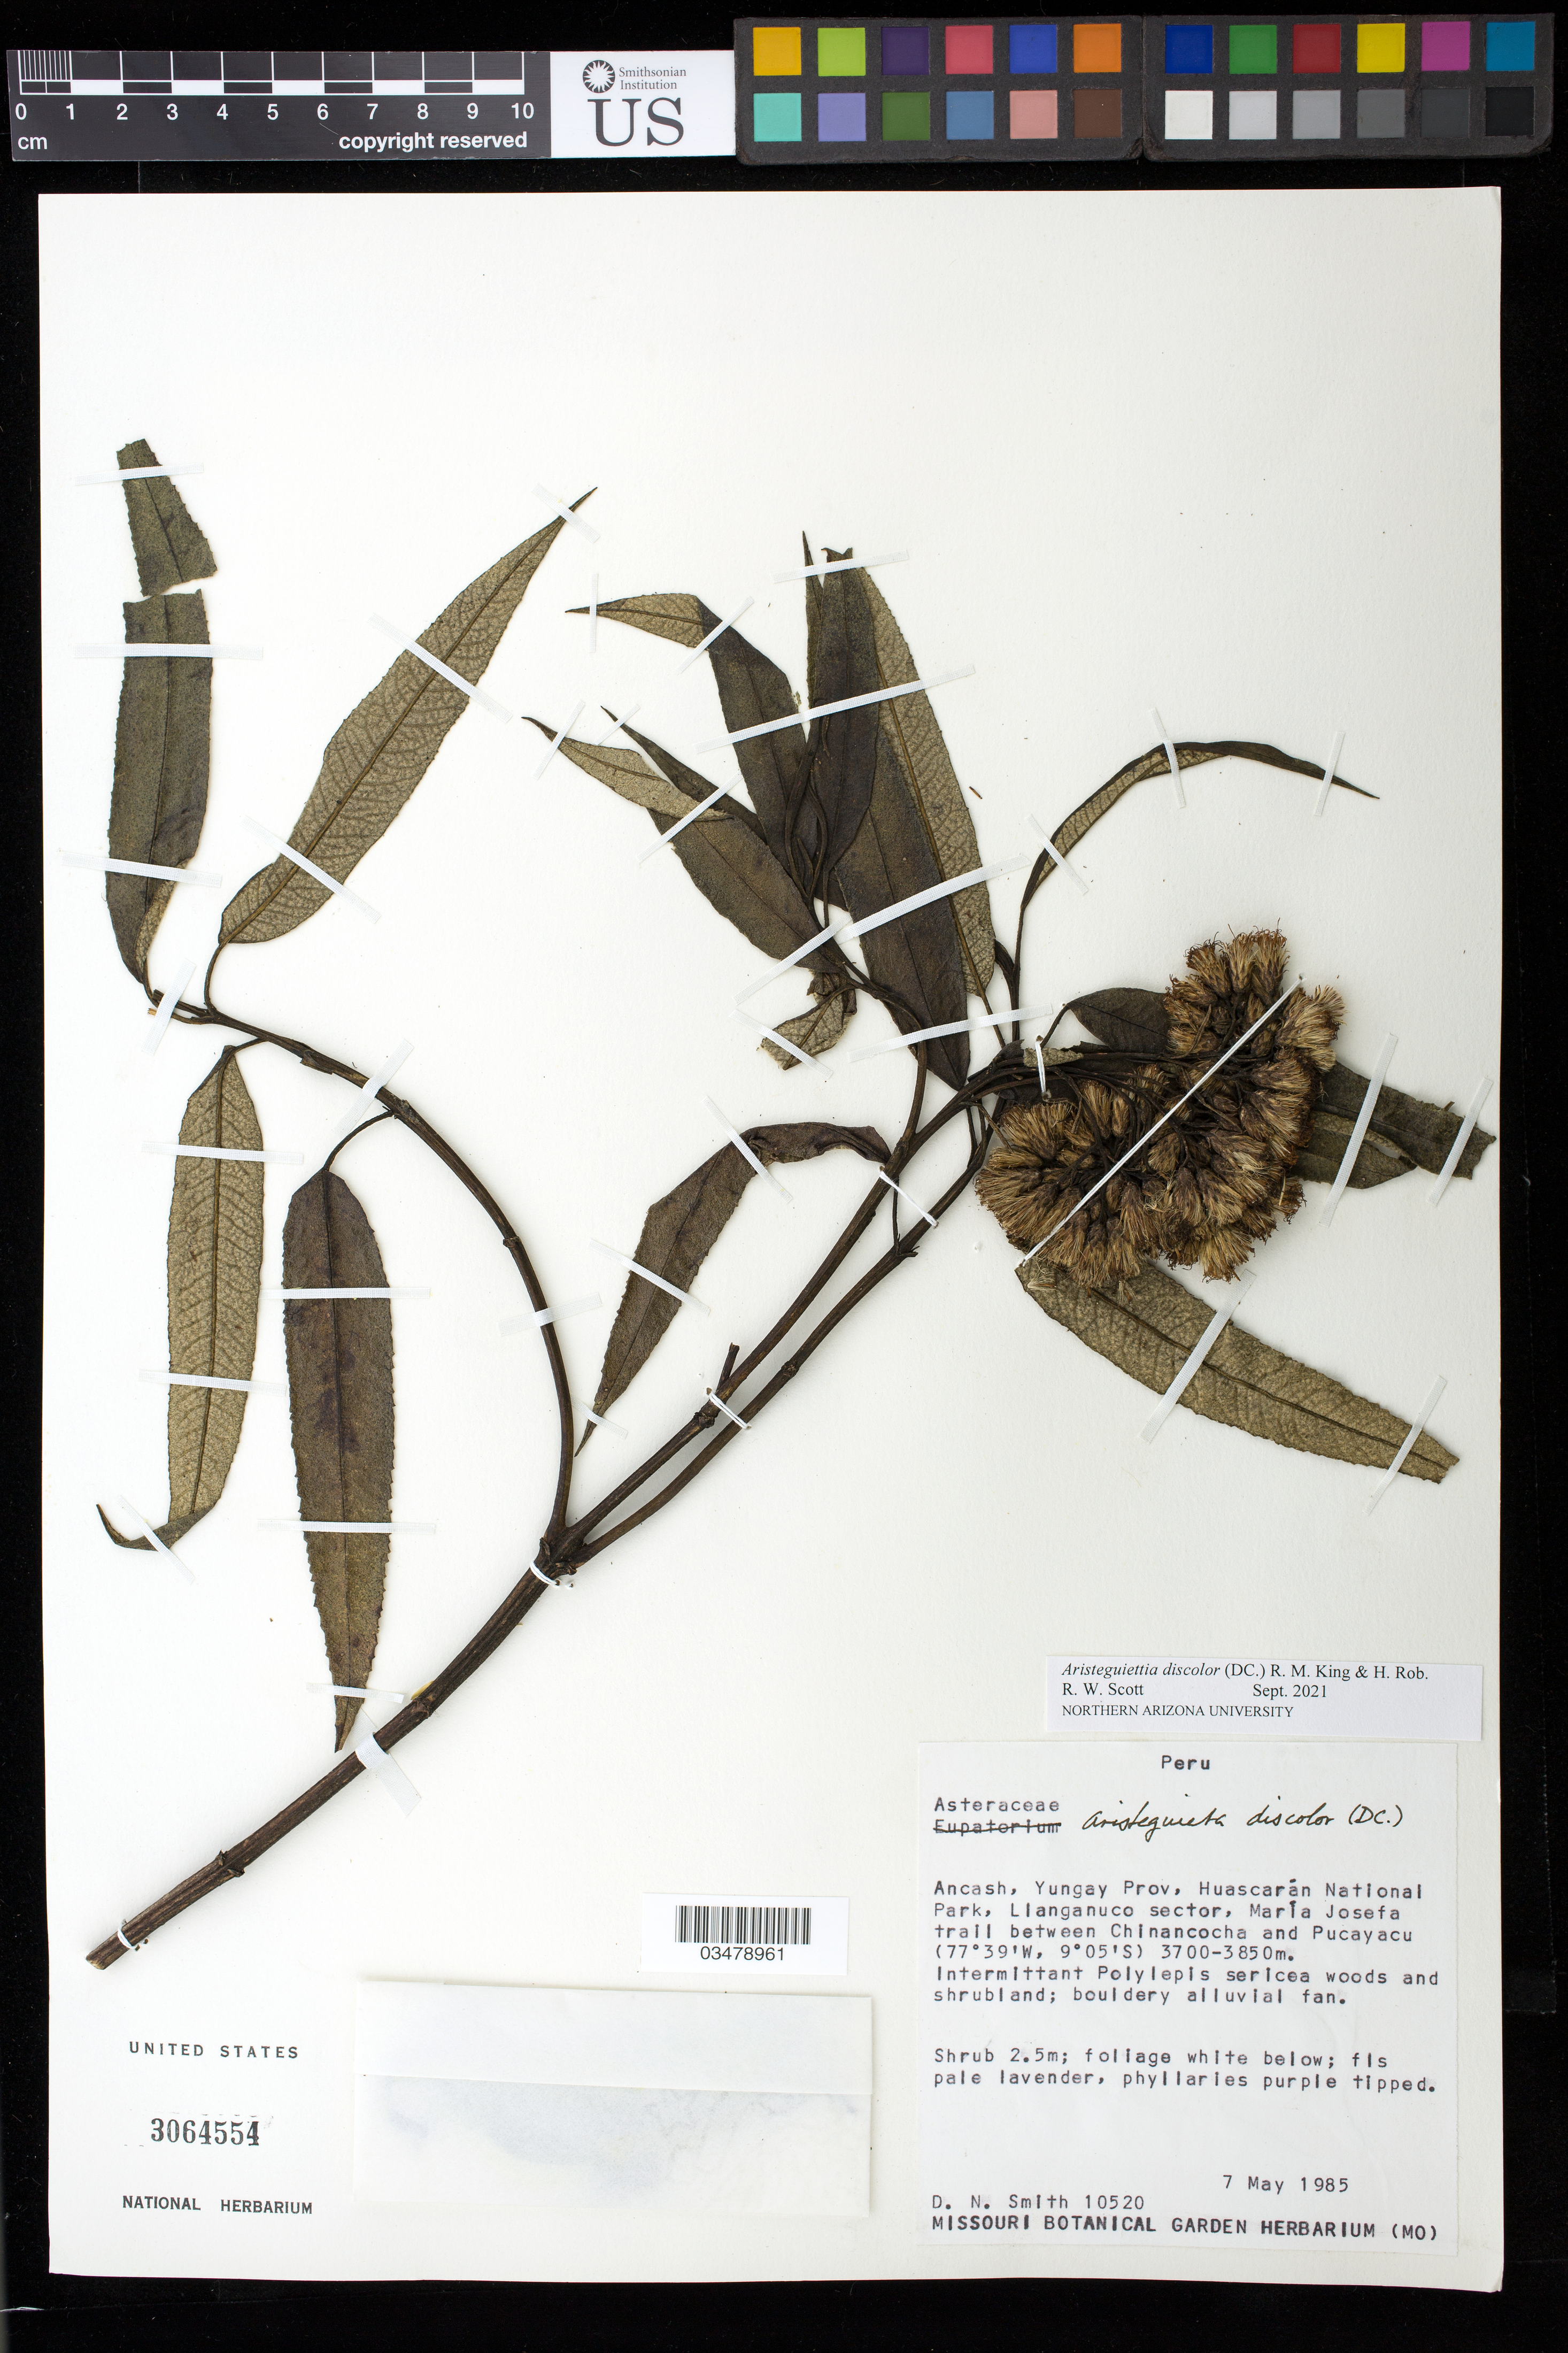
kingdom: Plantae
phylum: Tracheophyta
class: Magnoliopsida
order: Asterales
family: Asteraceae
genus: Aristeguietia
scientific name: Aristeguietia discolor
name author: (DC.) R.M. King & H. Rob.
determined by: Scott, R. W.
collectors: D. Smith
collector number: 10520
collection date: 1985-05-07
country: Peru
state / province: Ancash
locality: Yungay Prov. Huascaran National Park, Llanganuco sector, maria Josefa trail between Chinancocha and Pucayacu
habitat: Intermittant Polylepis sericea woods and shrubland; bouldery alluvial fan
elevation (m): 3700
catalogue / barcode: US 3064554